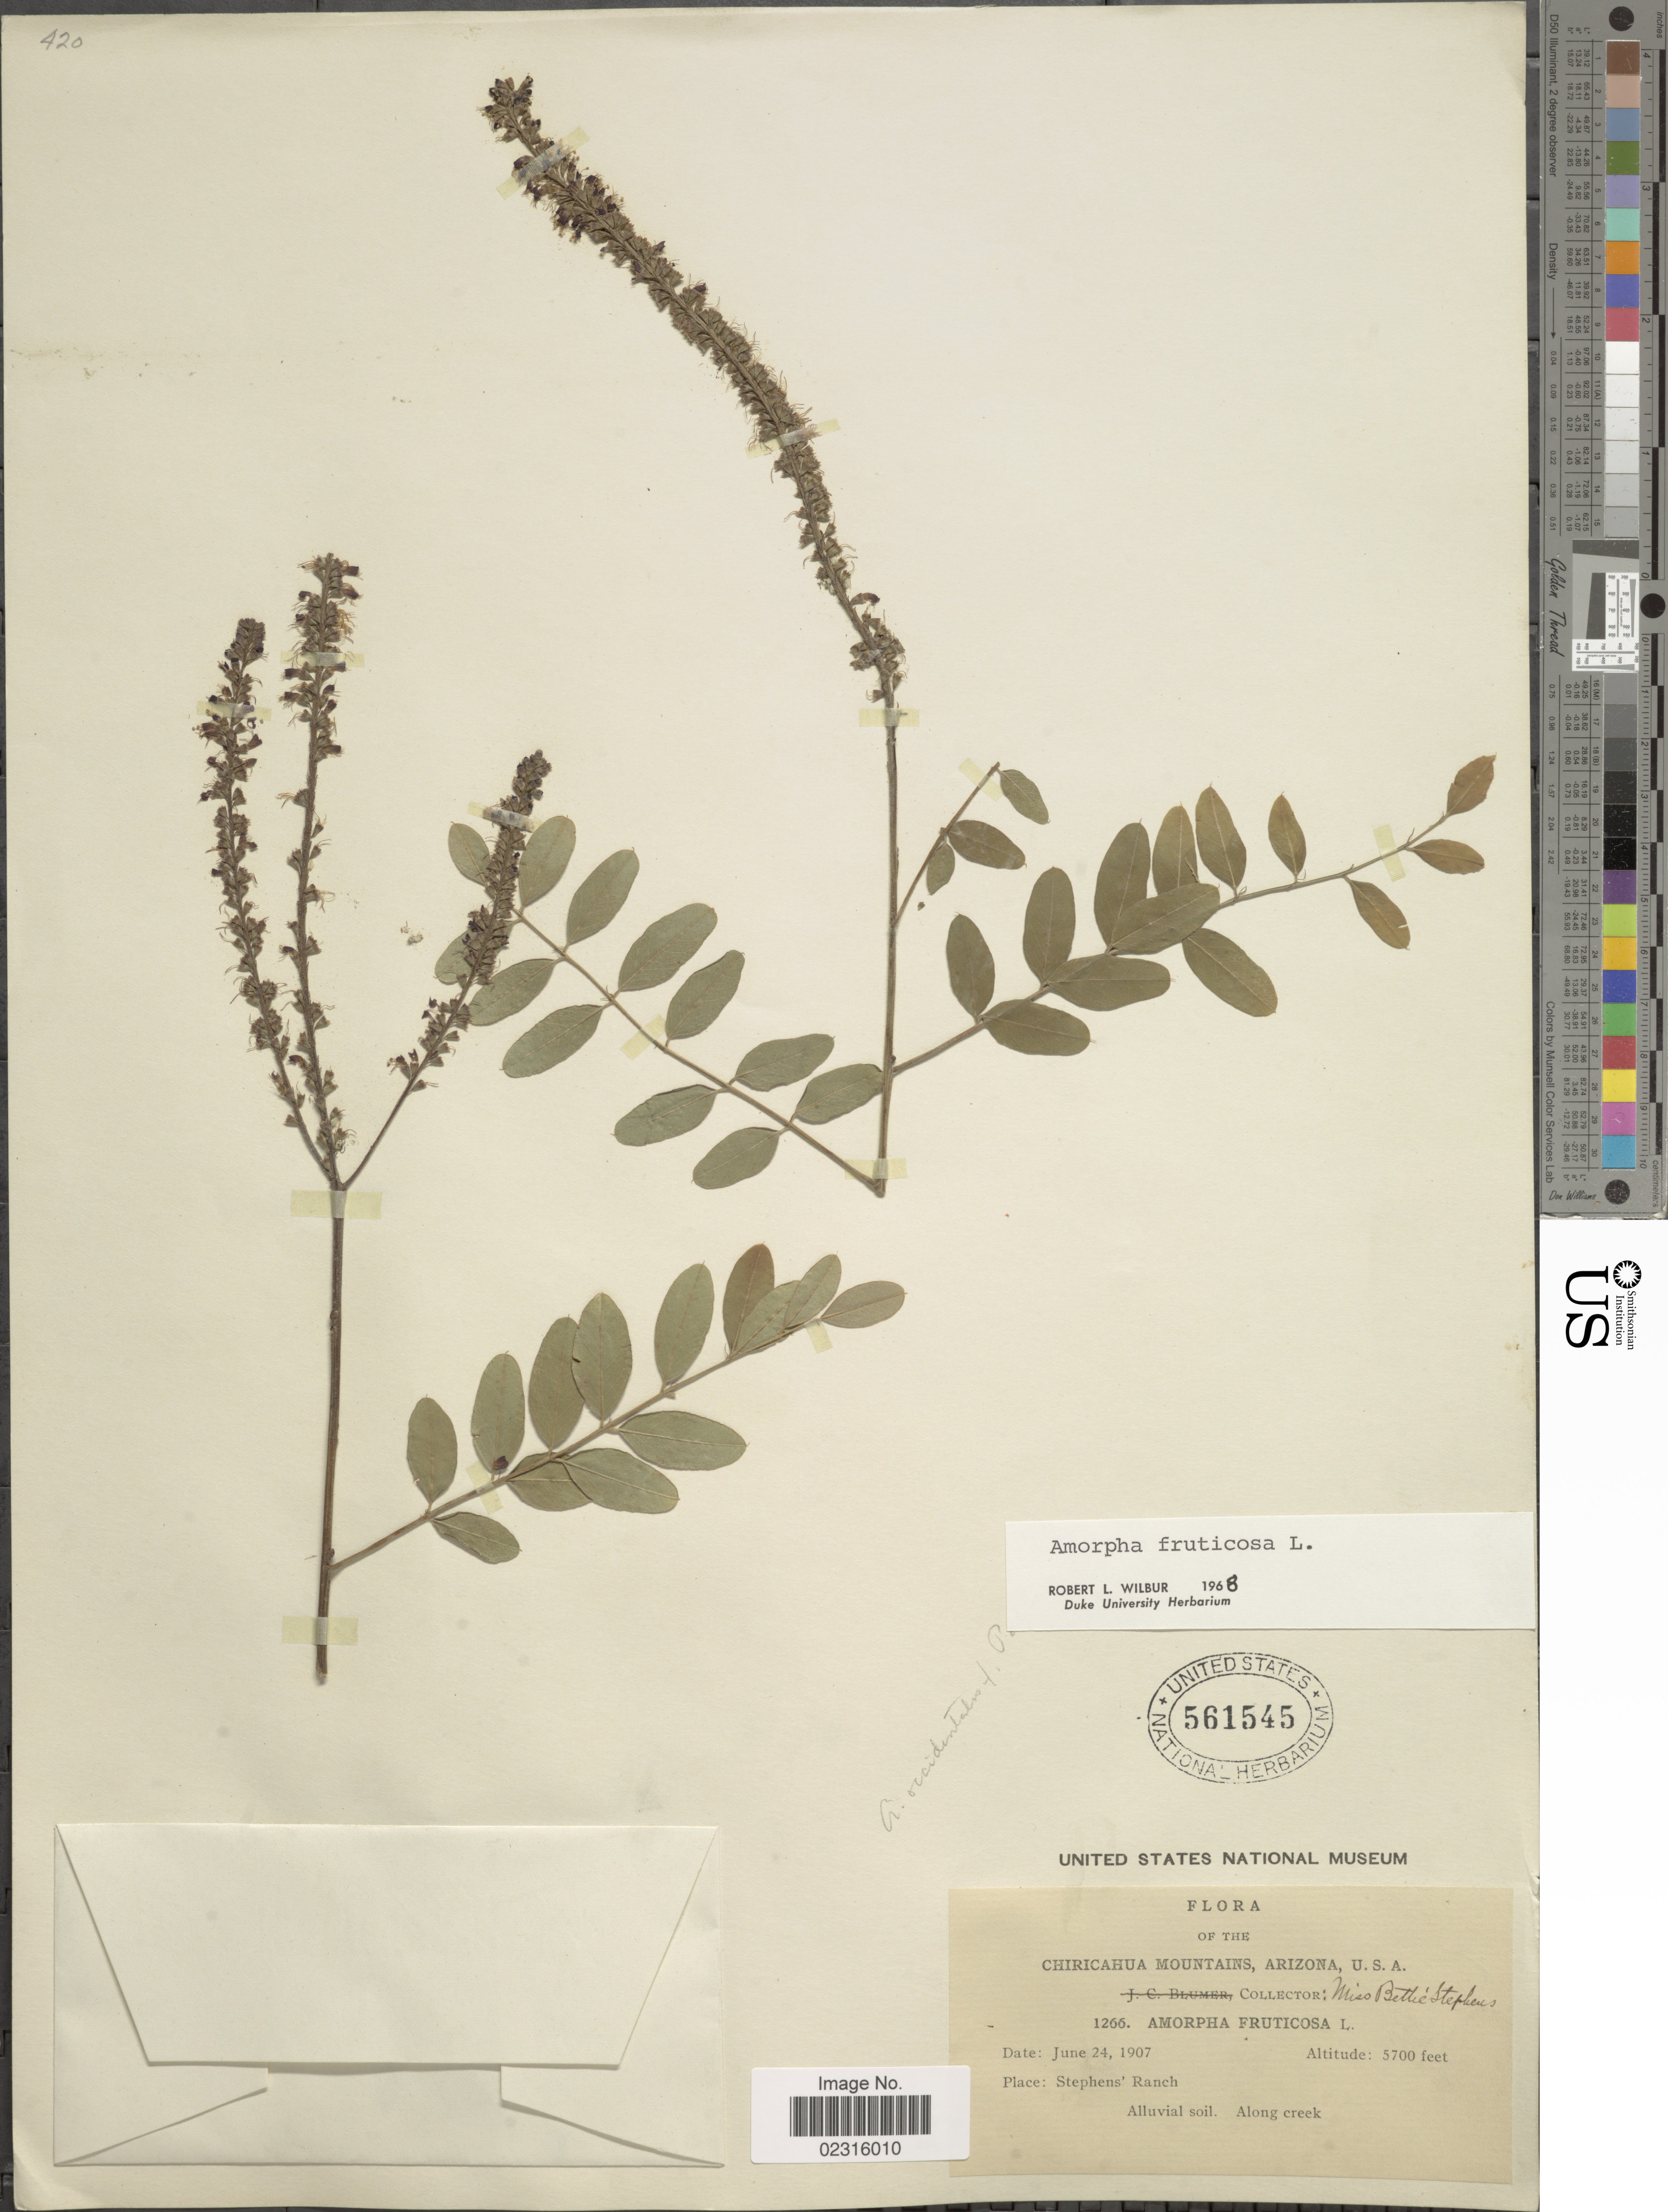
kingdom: Plantae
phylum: Tracheophyta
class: Magnoliopsida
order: Fabales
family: Fabaceae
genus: Amorpha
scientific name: Amorpha fruticosa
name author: L.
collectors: B. Stephens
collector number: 1266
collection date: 1907-06-24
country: United States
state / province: Arizona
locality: Chiricahua Mountains, Stephen's Ranch, along creek.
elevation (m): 1737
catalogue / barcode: US 561545